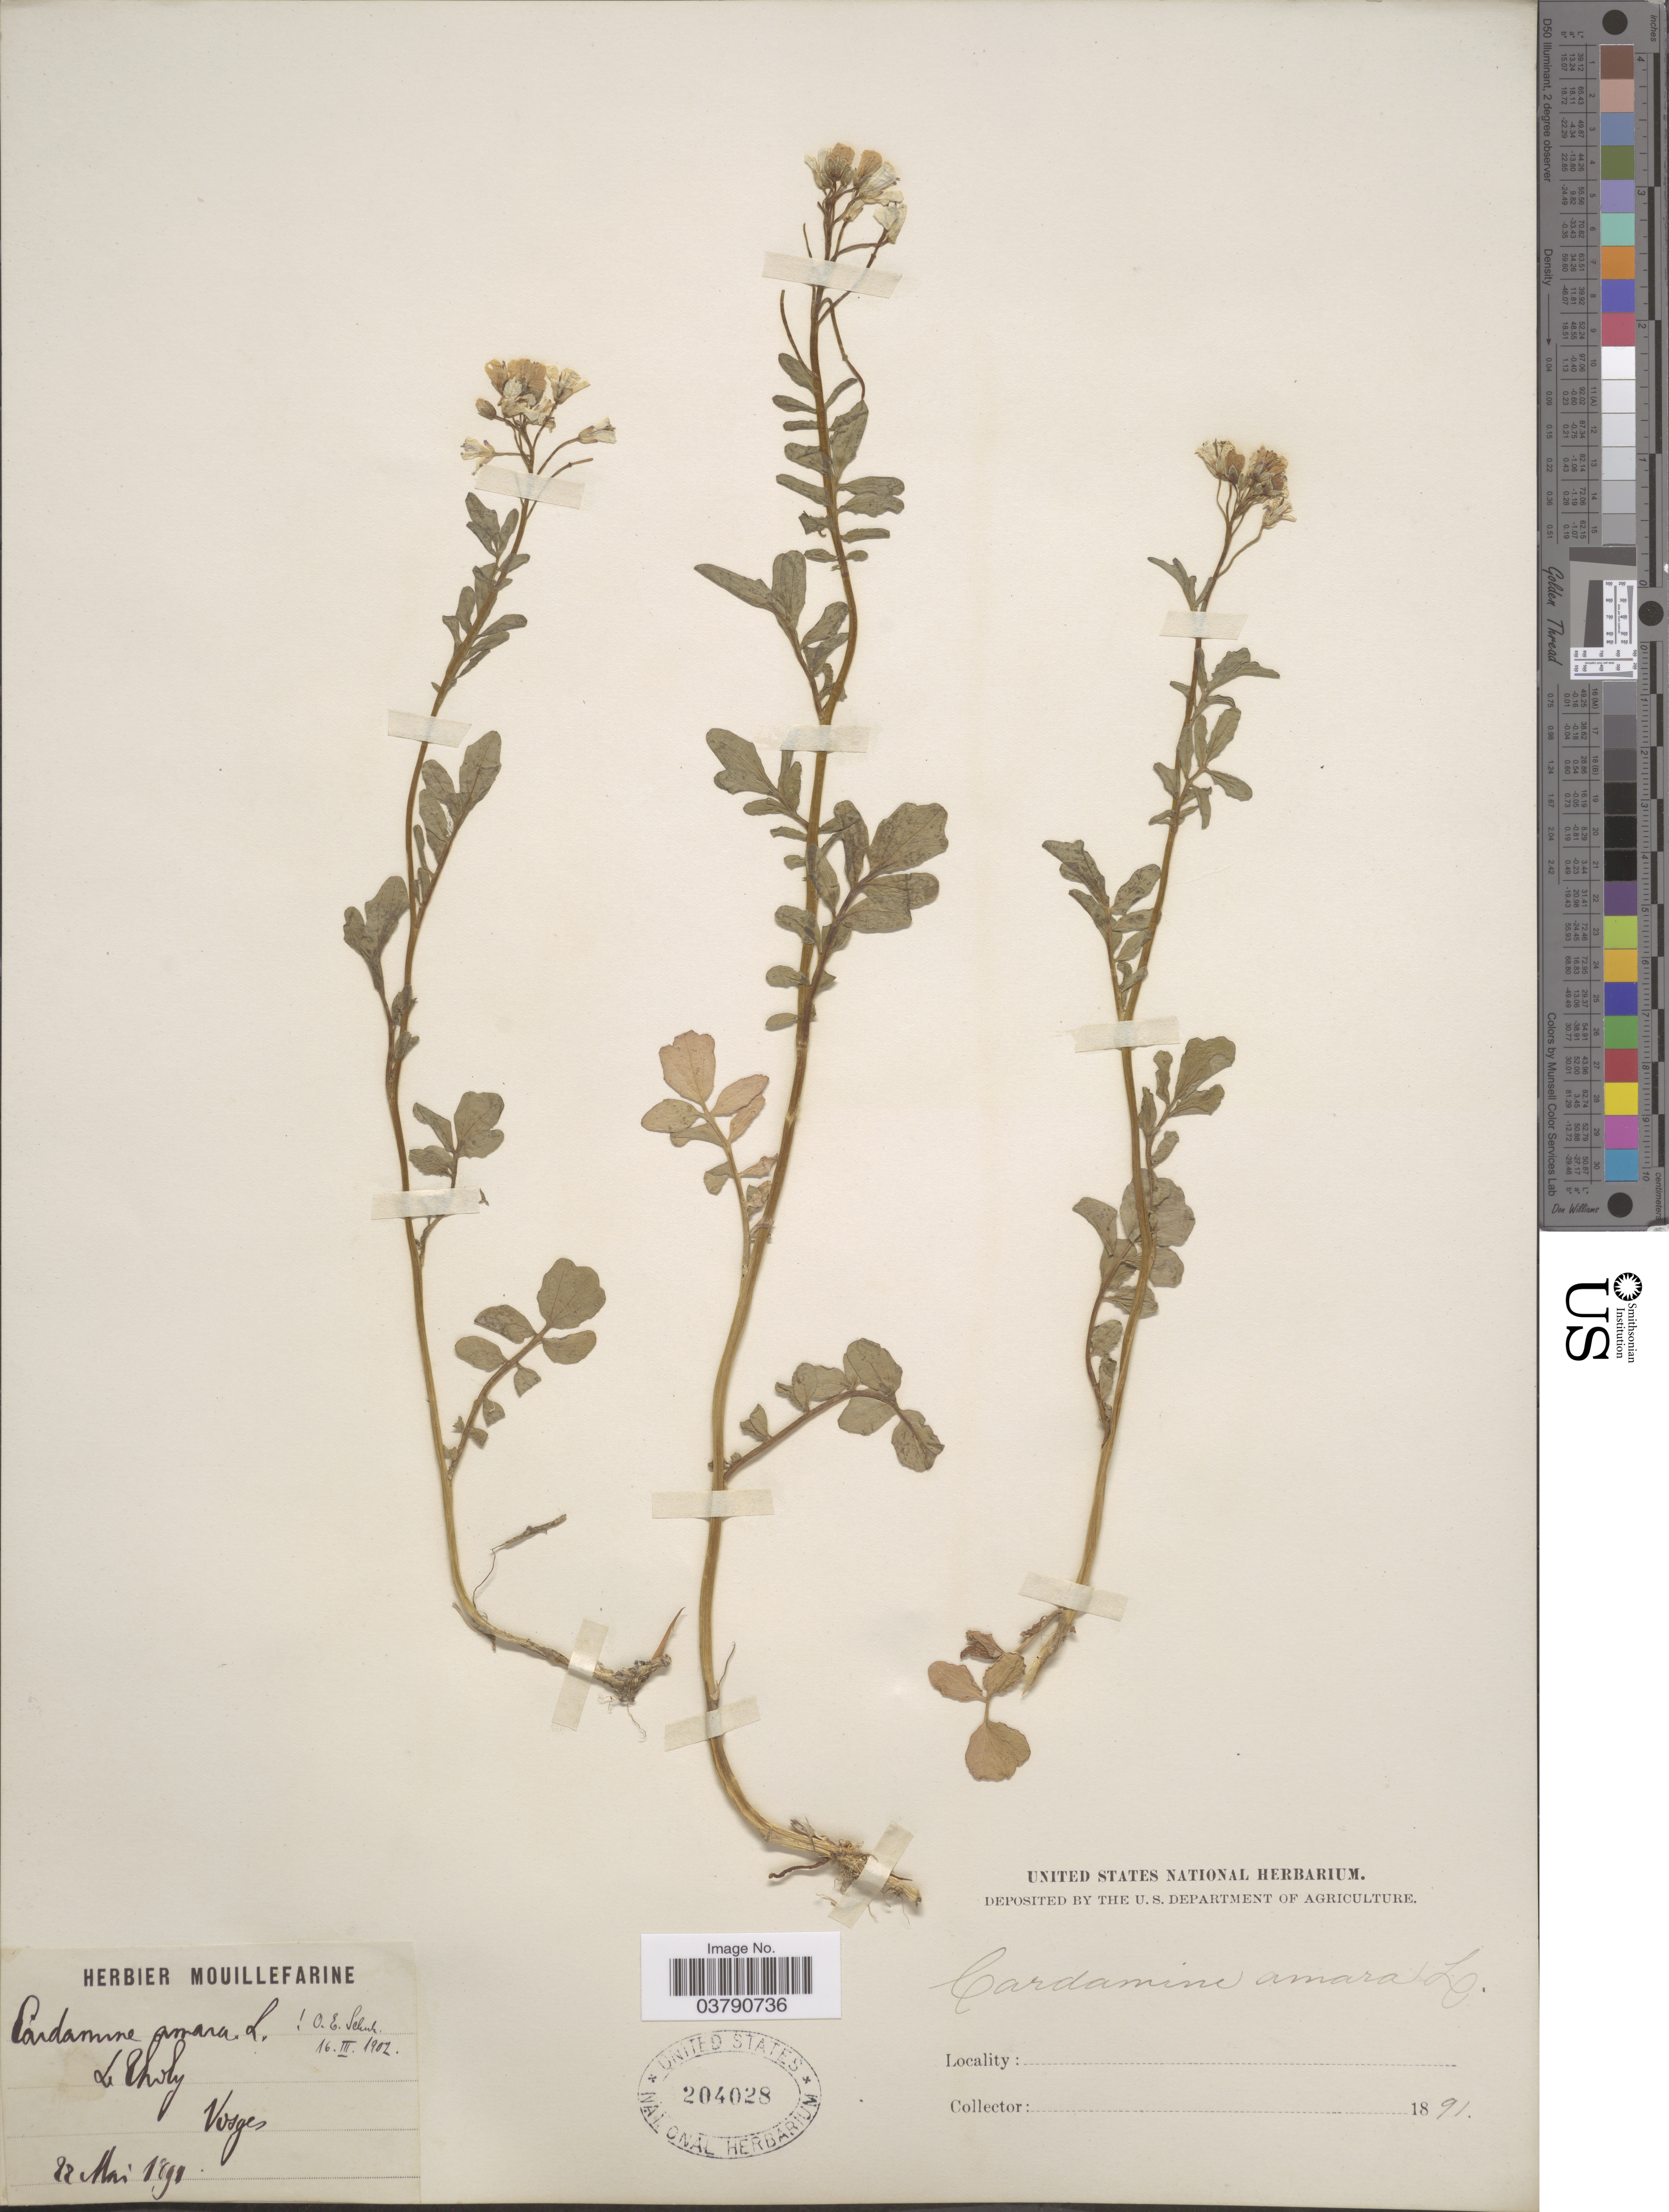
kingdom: Plantae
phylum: Tracheophyta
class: Magnoliopsida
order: Brassicales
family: Brassicaceae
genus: Cardamine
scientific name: Cardamine amara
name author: L.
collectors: ex herb. Mouillefarine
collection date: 1891-05-22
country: France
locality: Le Tholy. Vosges.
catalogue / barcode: US 204028